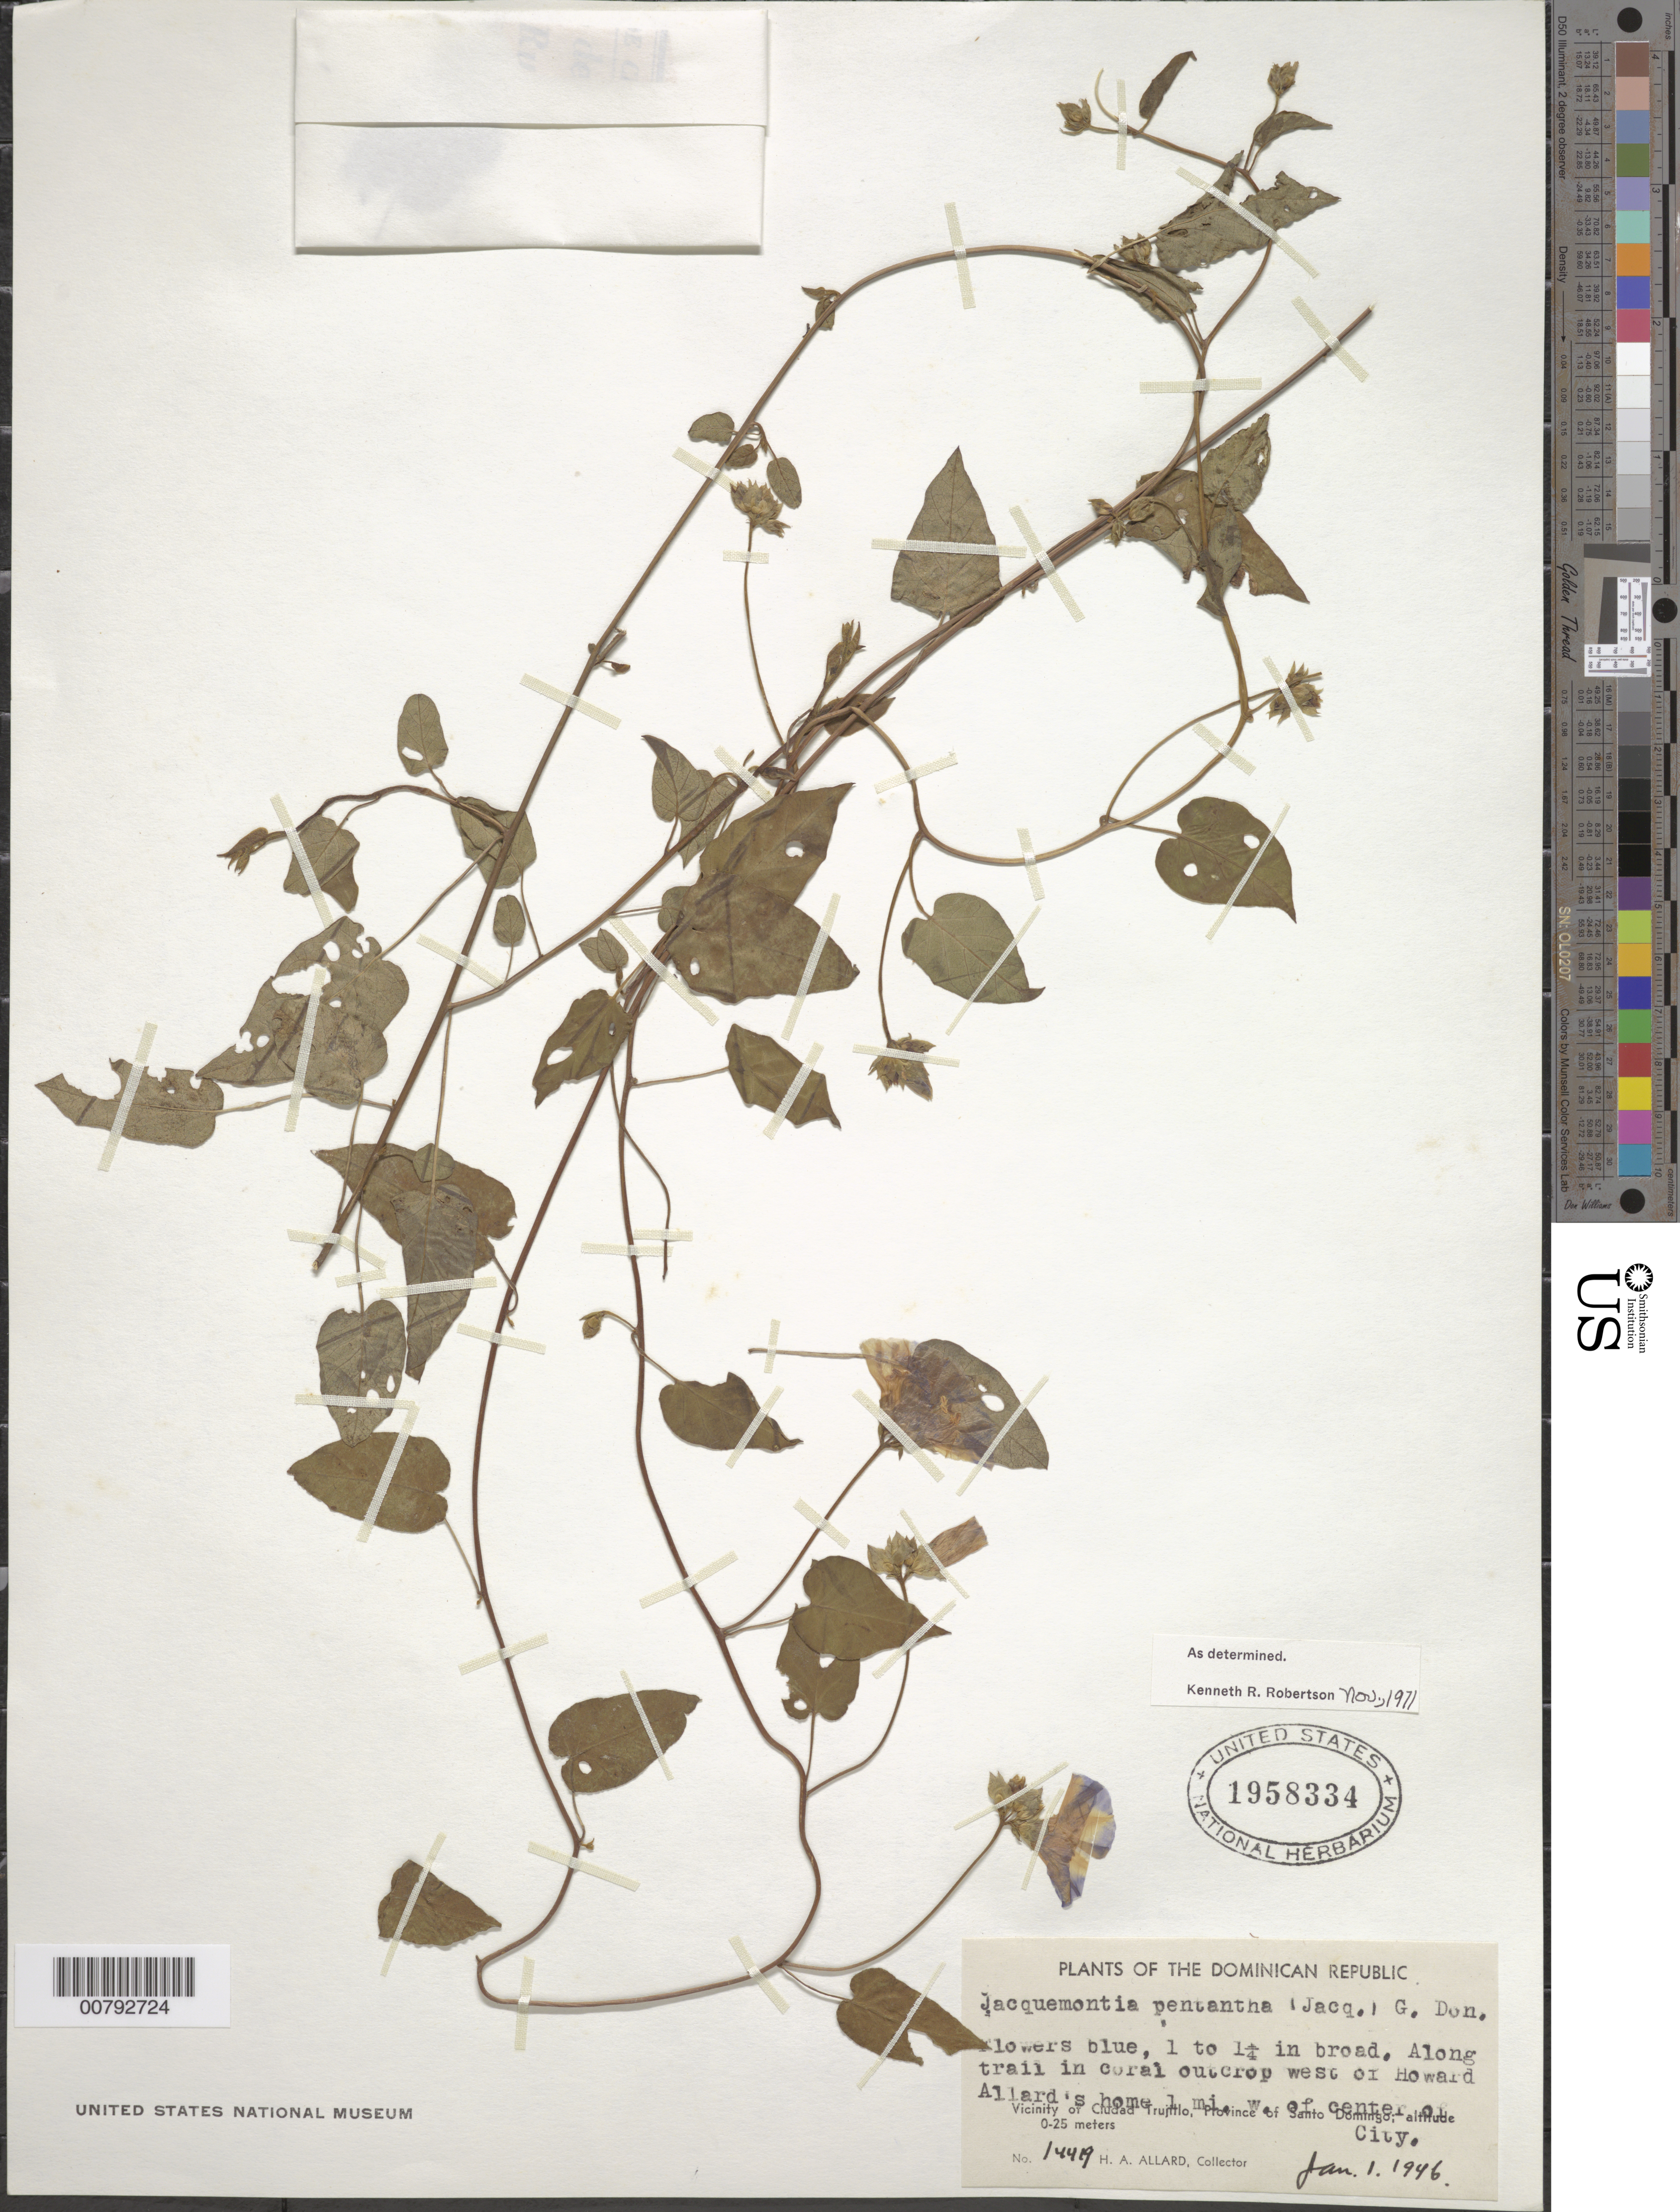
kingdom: Plantae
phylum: Tracheophyta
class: Magnoliopsida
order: Solanales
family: Convolvulaceae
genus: Jacquemontia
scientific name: Jacquemontia pentanthos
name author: (Jacq.) G. Don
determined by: Robertson, K. R.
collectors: H. A. Allard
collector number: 14419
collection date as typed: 01 Jan 1946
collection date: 1946-01-01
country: Dominican Republic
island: Hispaniola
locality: Province of Santo Domingo, vicinity of Ciudad Trujillo, along trail west of Howard Allard's home 1 mile west of center of city.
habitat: In coral outcrop.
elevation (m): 0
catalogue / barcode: US 1958334